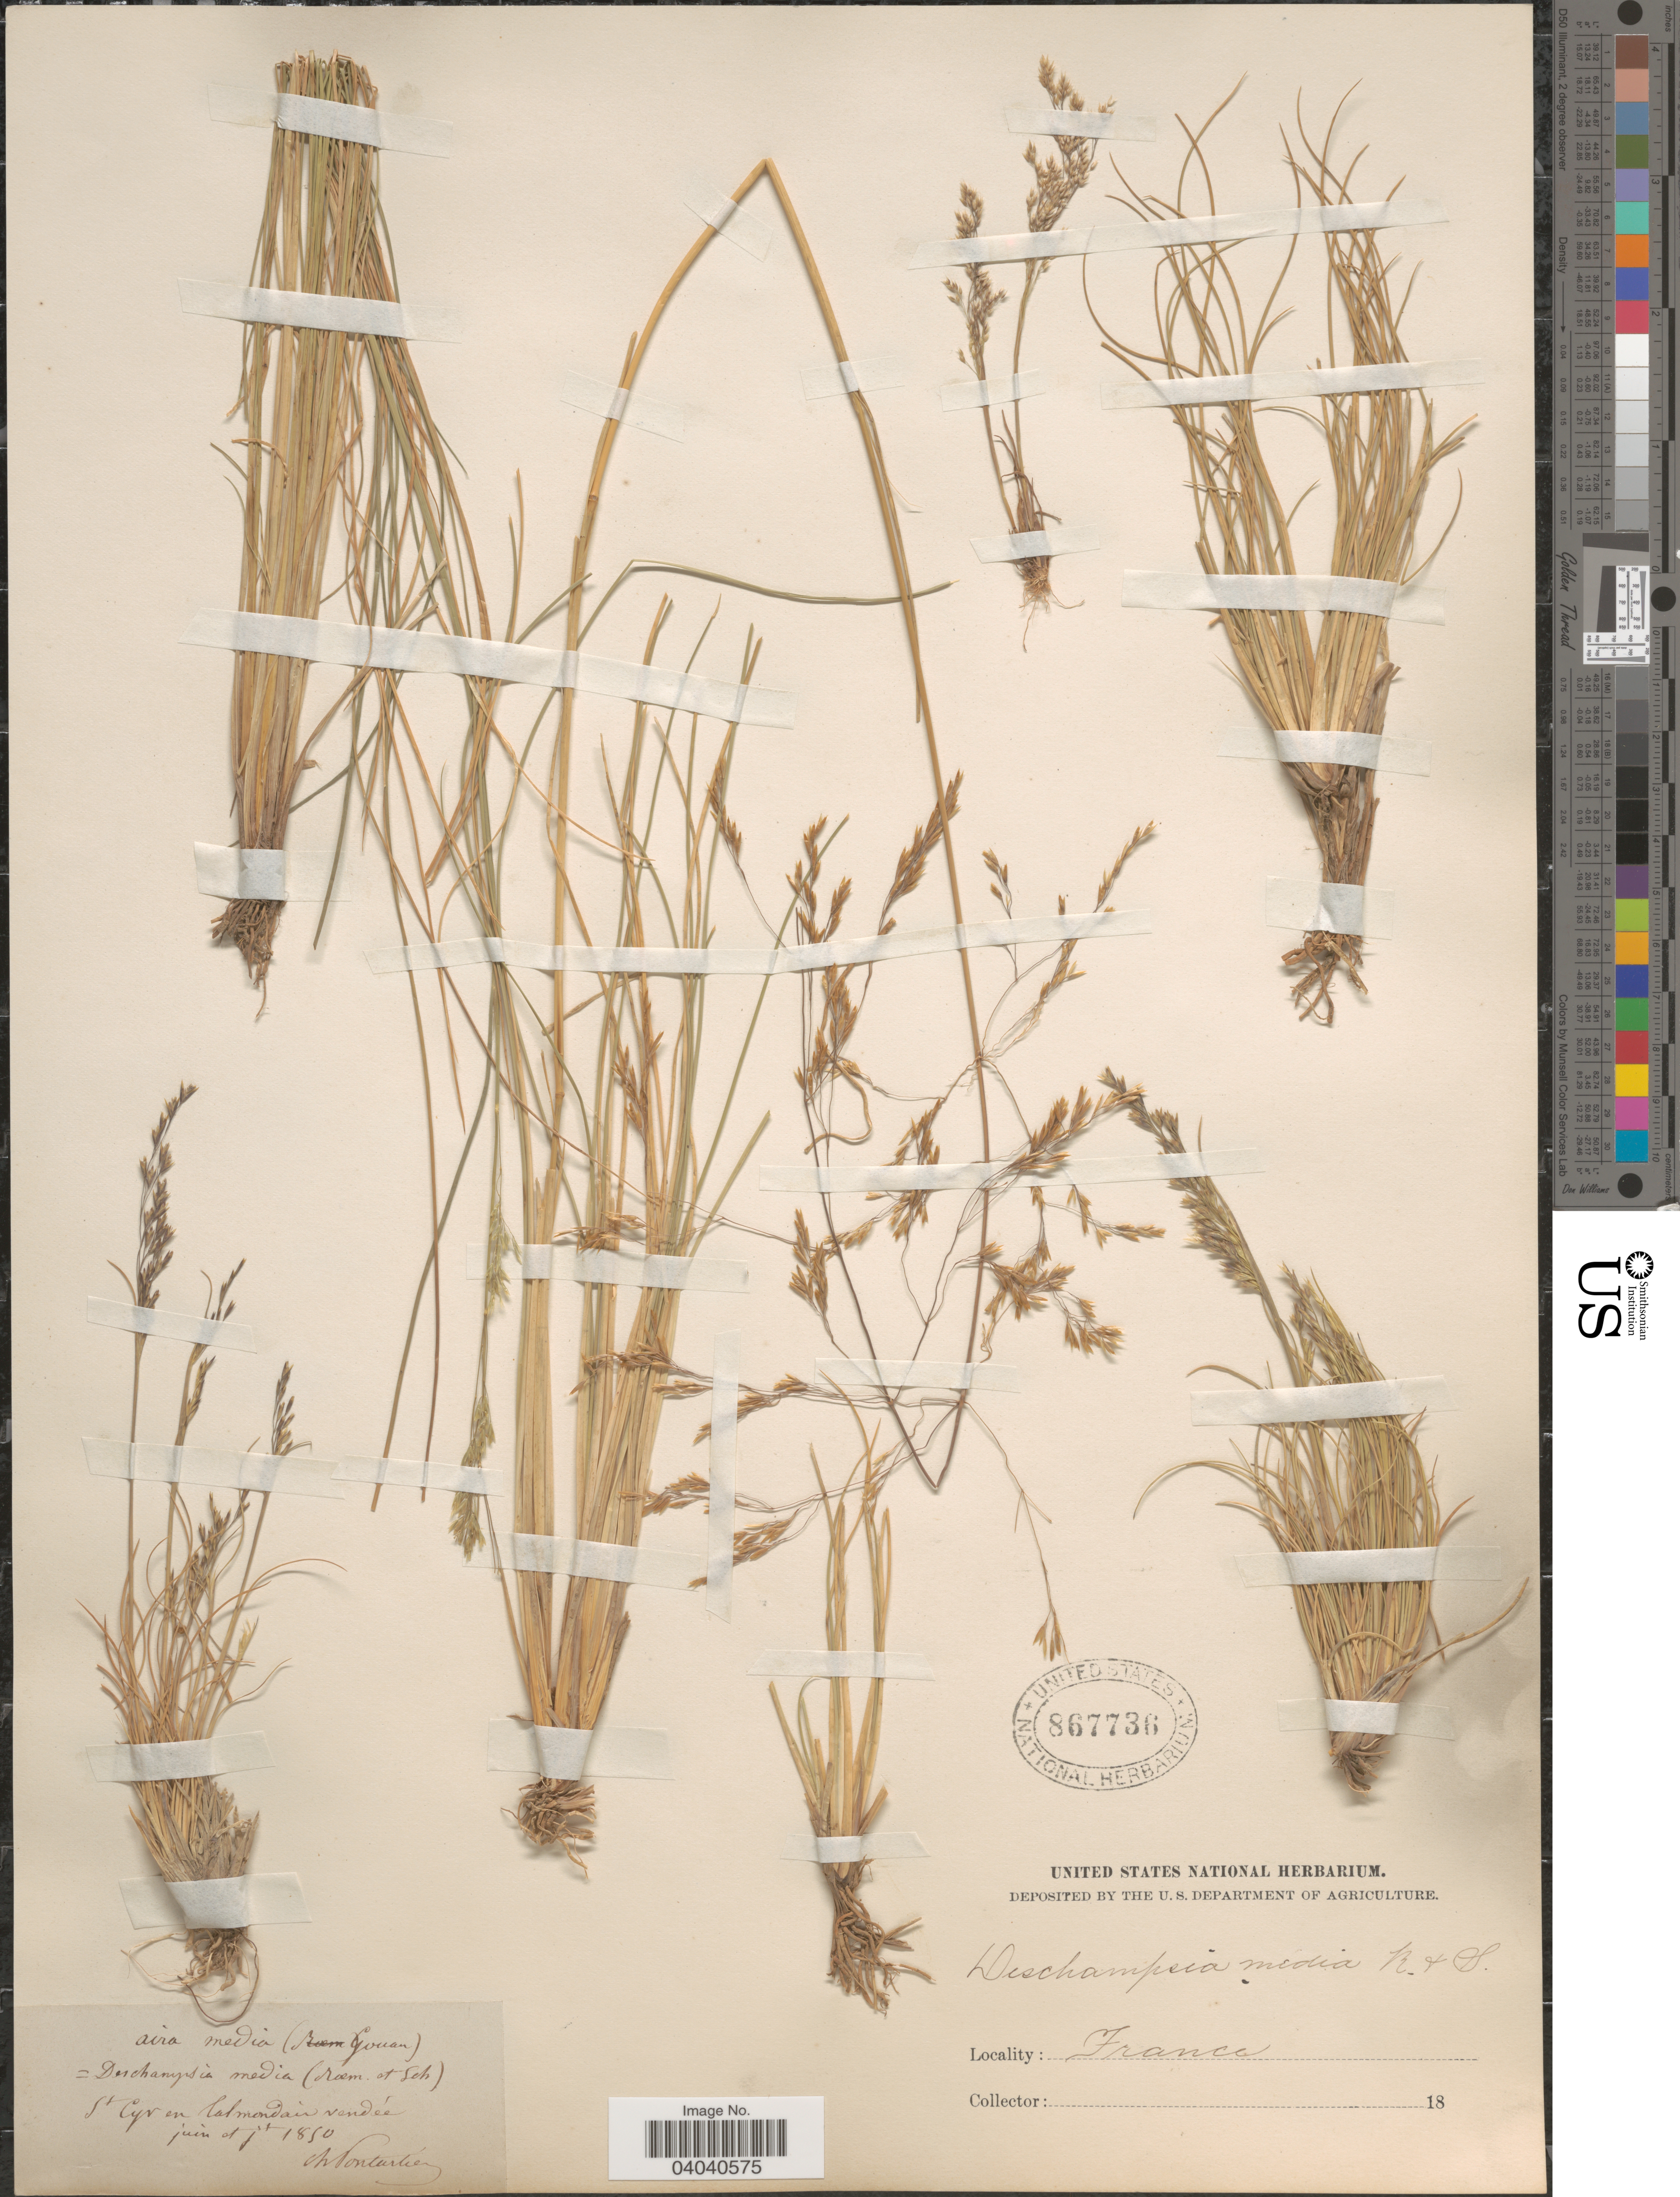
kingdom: Plantae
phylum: Tracheophyta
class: Liliopsida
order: Poales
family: Poaceae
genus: Deschampsia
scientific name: Deschampsia media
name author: (Gouan) Roem. & Schult.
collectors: C. Pontarlier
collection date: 1850-06/1850-07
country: France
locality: St Cyr en Talmondais vendée.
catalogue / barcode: US 867736